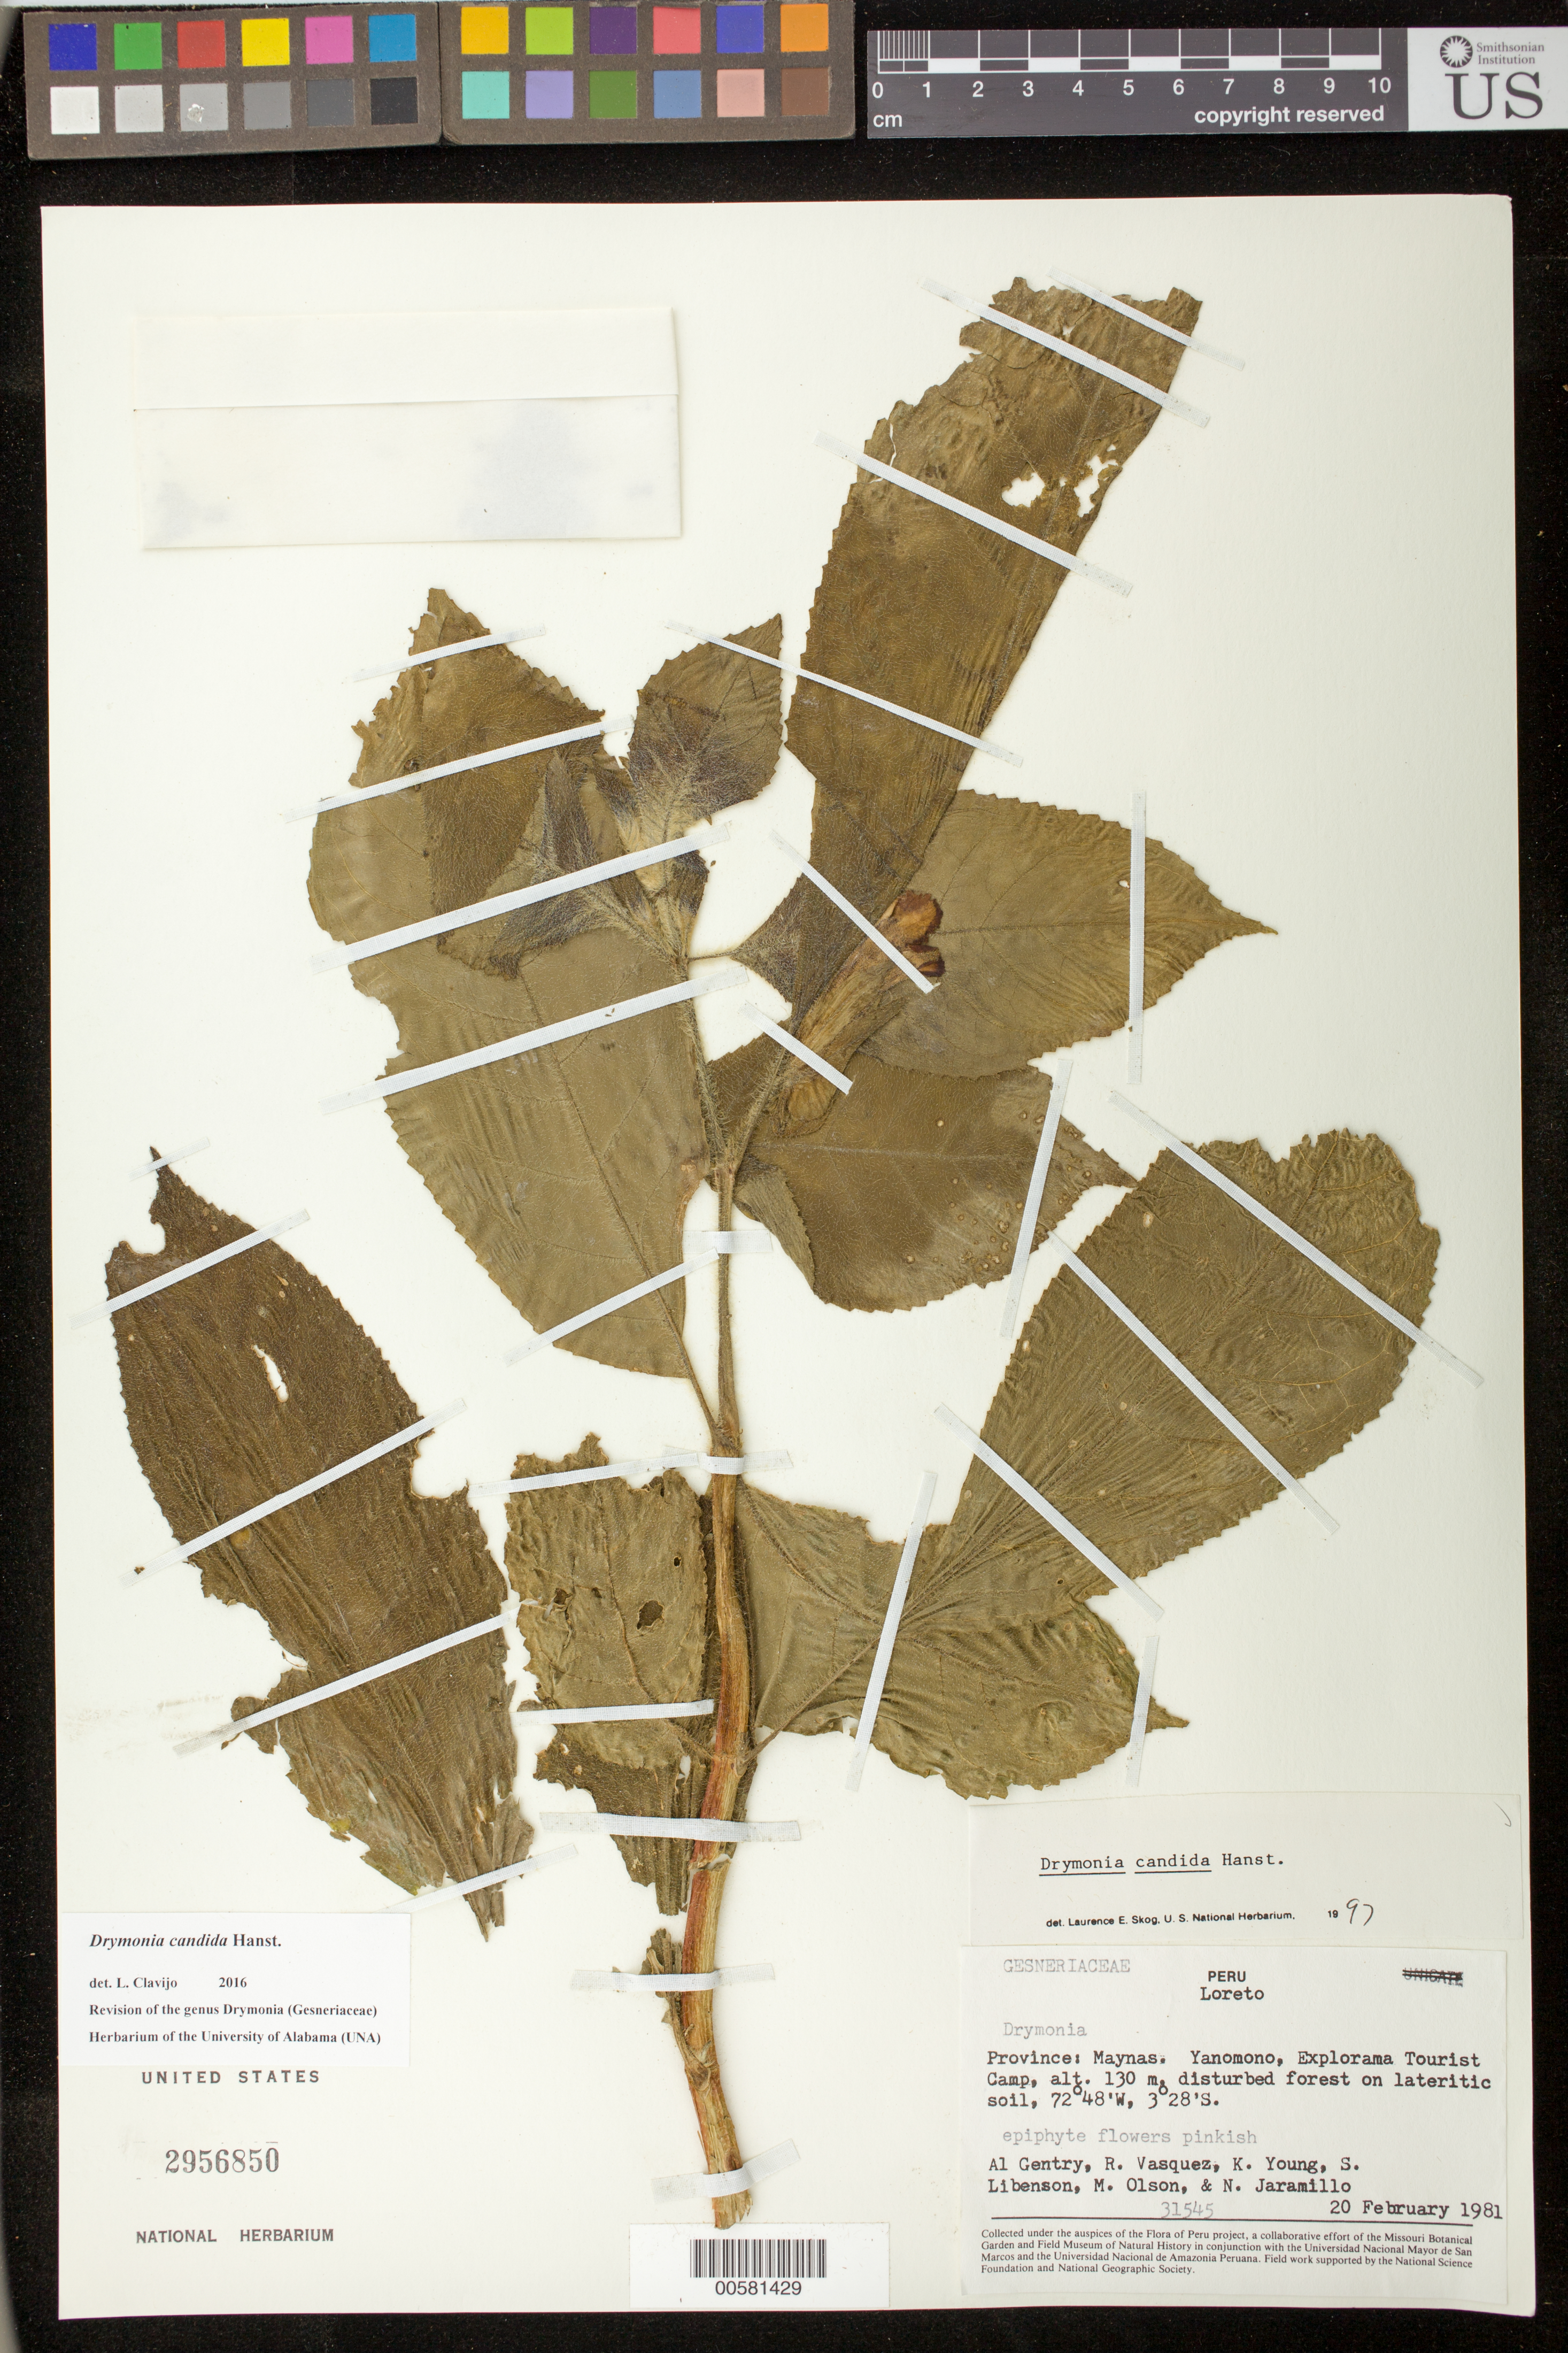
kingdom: Plantae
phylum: Tracheophyta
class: Magnoliopsida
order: Lamiales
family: Gesneriaceae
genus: Drymonia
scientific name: Drymonia candida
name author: Hanst.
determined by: Skog, Laurence E.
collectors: A. H. Gentry, R. Vásquez, K. Young, S. Libenson, M. Olson & N. Jaramillo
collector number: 31545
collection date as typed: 20 Feb 1981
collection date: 1981-02-20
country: Peru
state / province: Loreto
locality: Prov. Maynas; Yanomono, Explorama Tourist Camp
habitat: Disturbed forest on lateritic soil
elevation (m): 130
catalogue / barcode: US 2956850